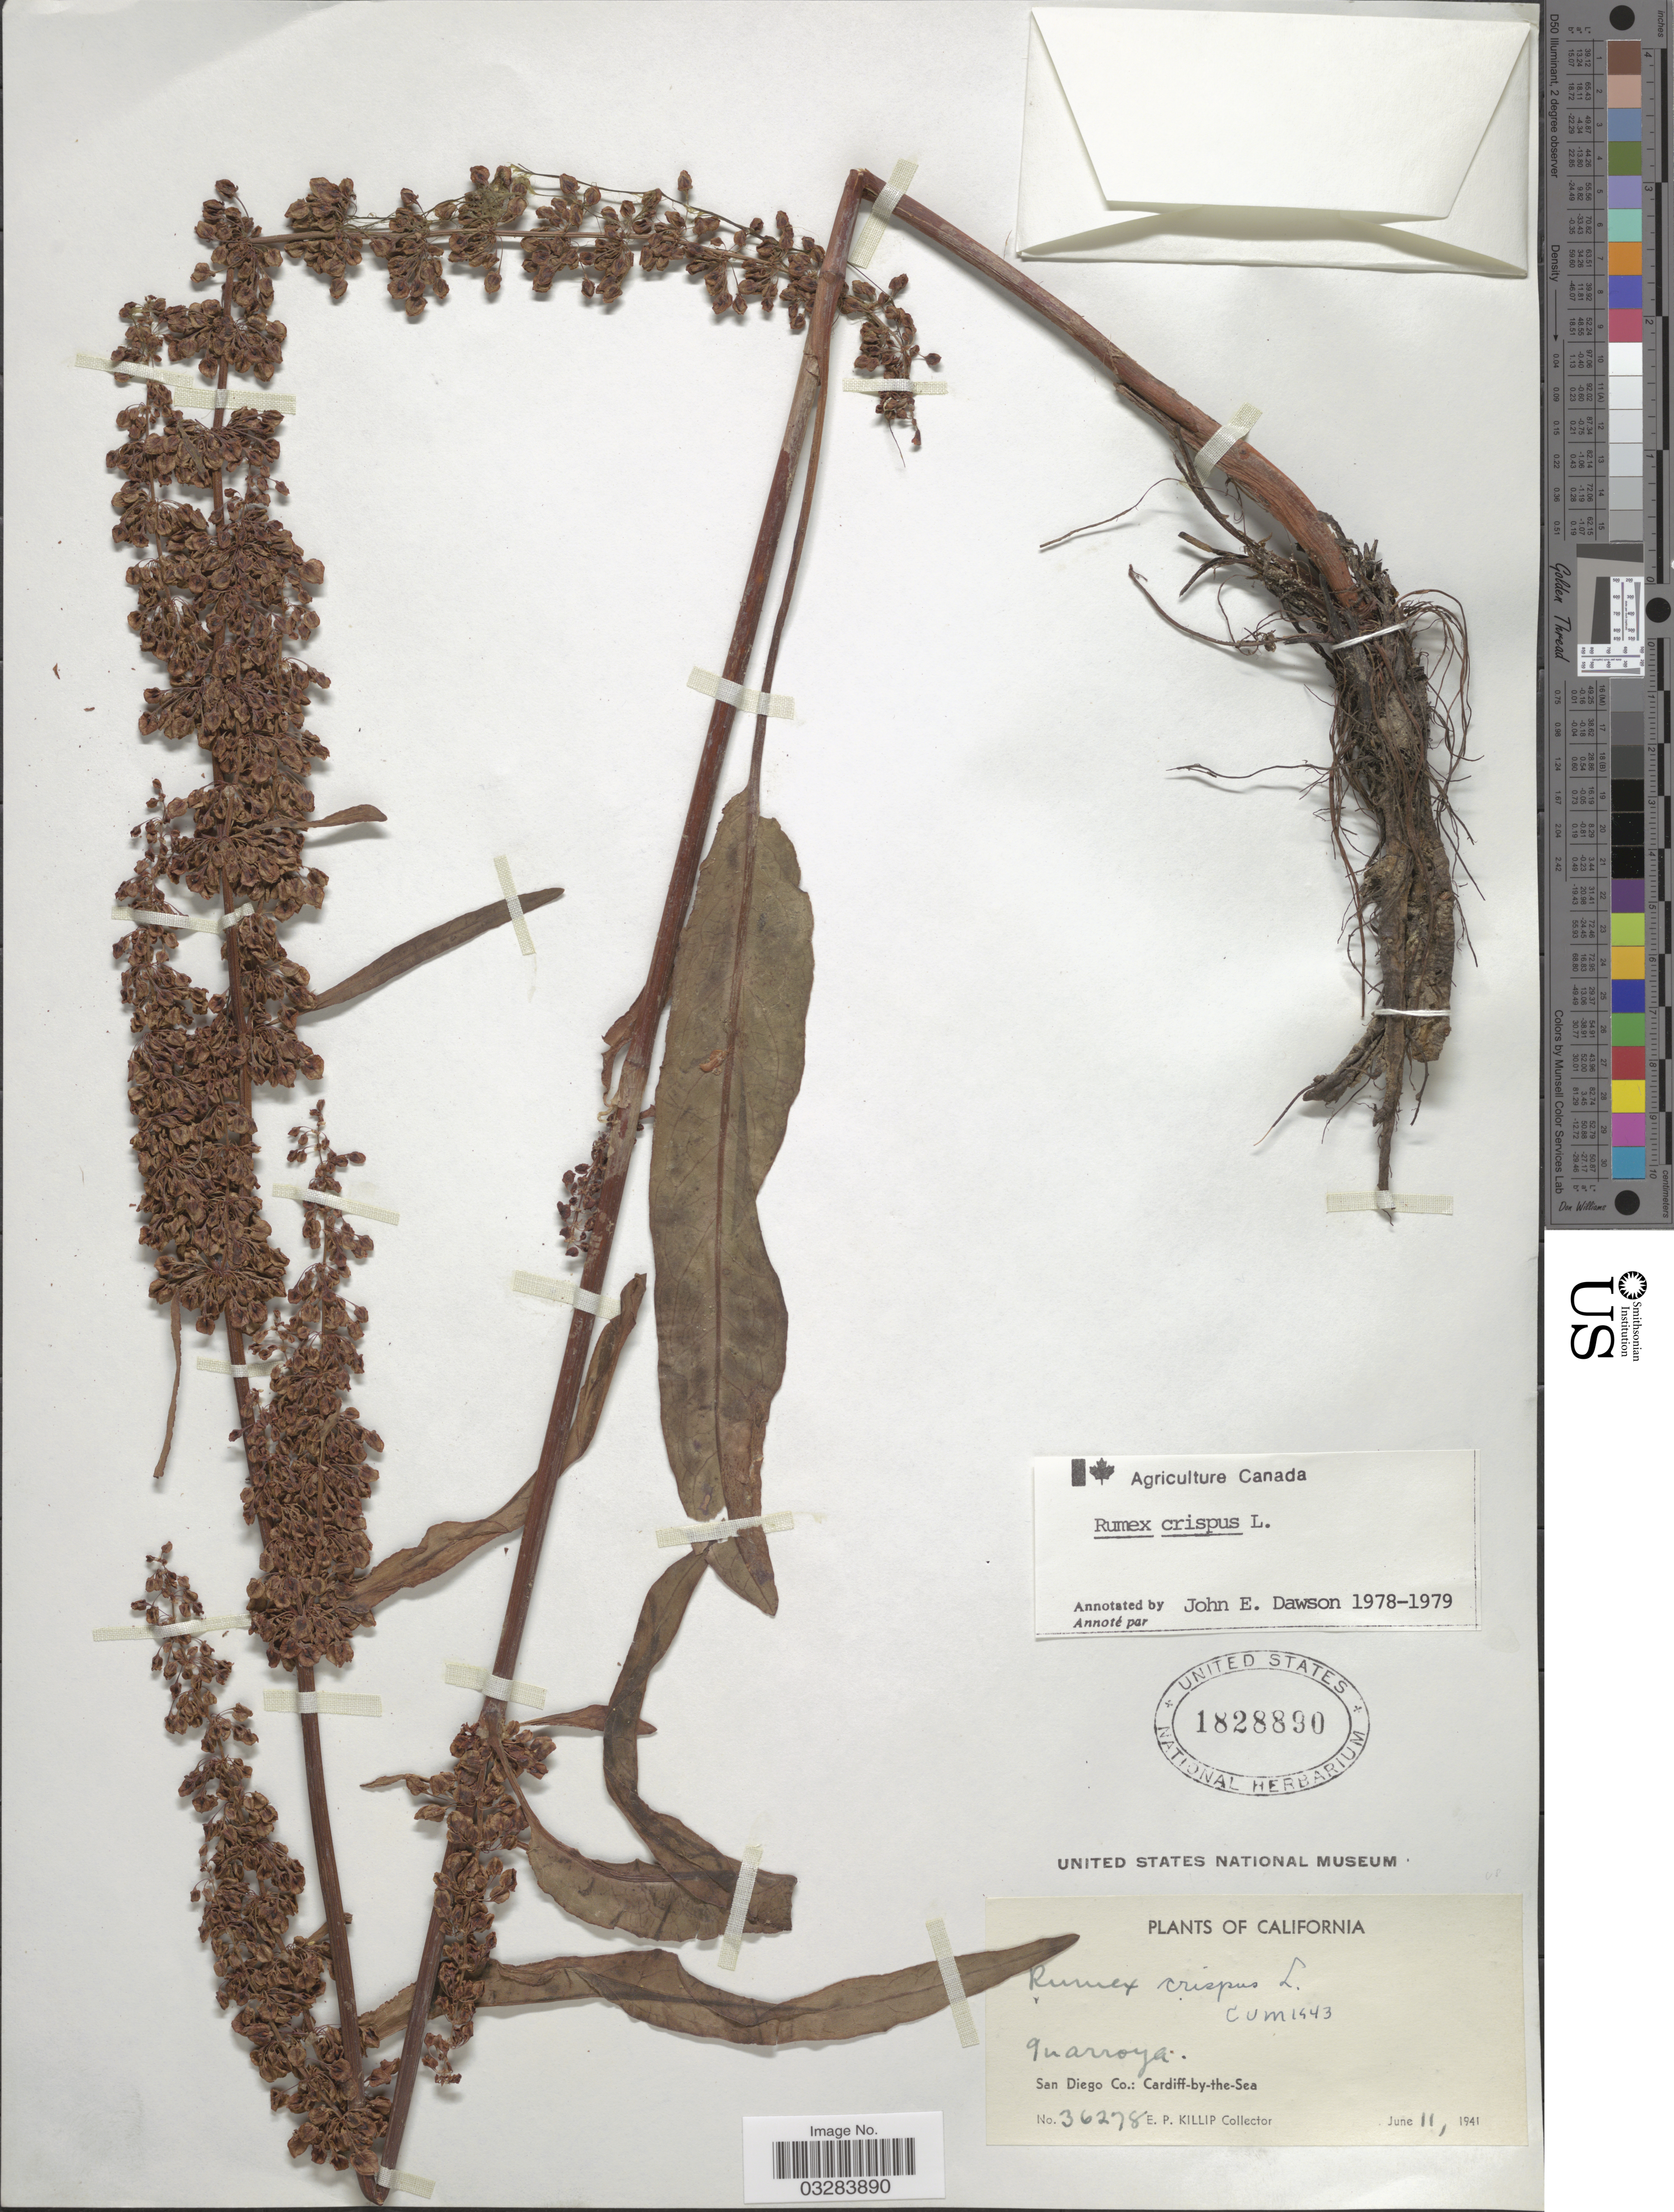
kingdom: Plantae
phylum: Tracheophyta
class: Magnoliopsida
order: Caryophyllales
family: Polygonaceae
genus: Rumex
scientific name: Rumex crispus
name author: L.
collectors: E. P. Killip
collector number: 36278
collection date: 1941-06-11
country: United States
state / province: California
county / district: San Diego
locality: Guarroya. San Diego Co.: Cardiff-by-the-Sea.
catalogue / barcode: US 1828890